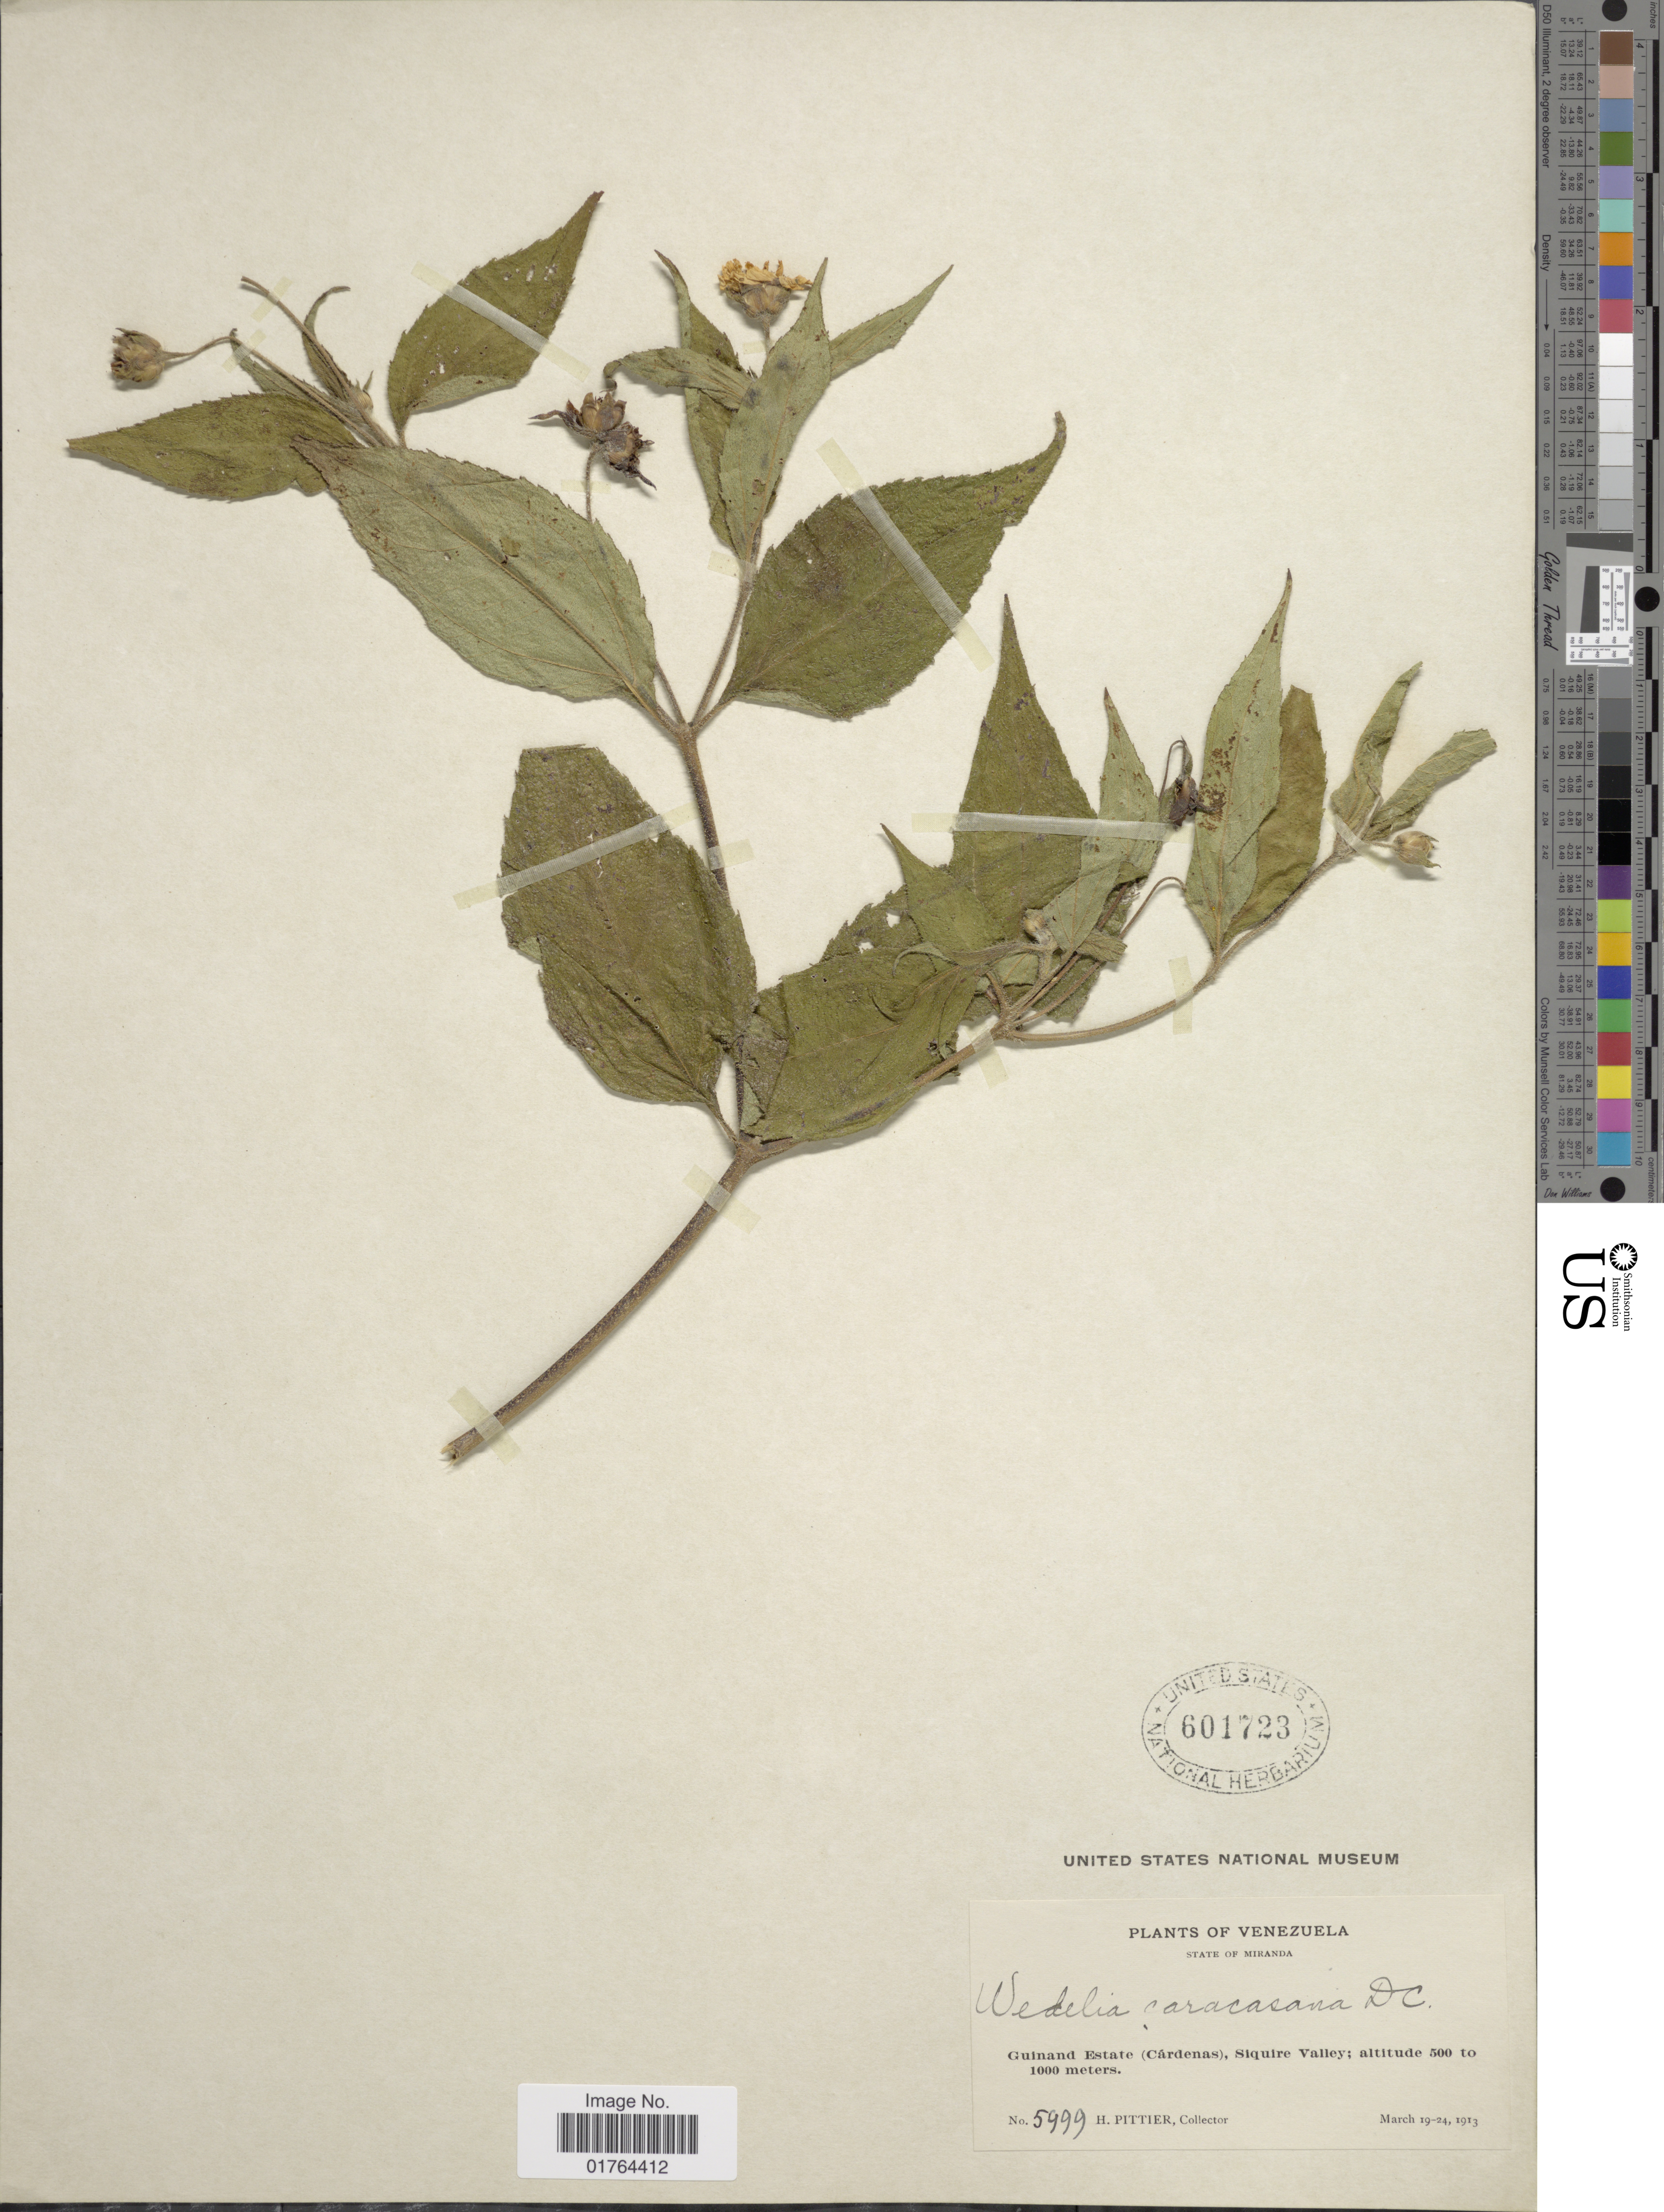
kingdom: Plantae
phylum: Tracheophyta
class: Magnoliopsida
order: Asterales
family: Asteraceae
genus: Wedelia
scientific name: Wedelia calycina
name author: Rich.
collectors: H. F. Pittier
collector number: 5499*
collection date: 1913-03-19/1913-03-24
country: Venezuela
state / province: Miranda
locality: Guinand Estate (Cardenas), Siquire Valley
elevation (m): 500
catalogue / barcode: US 601723